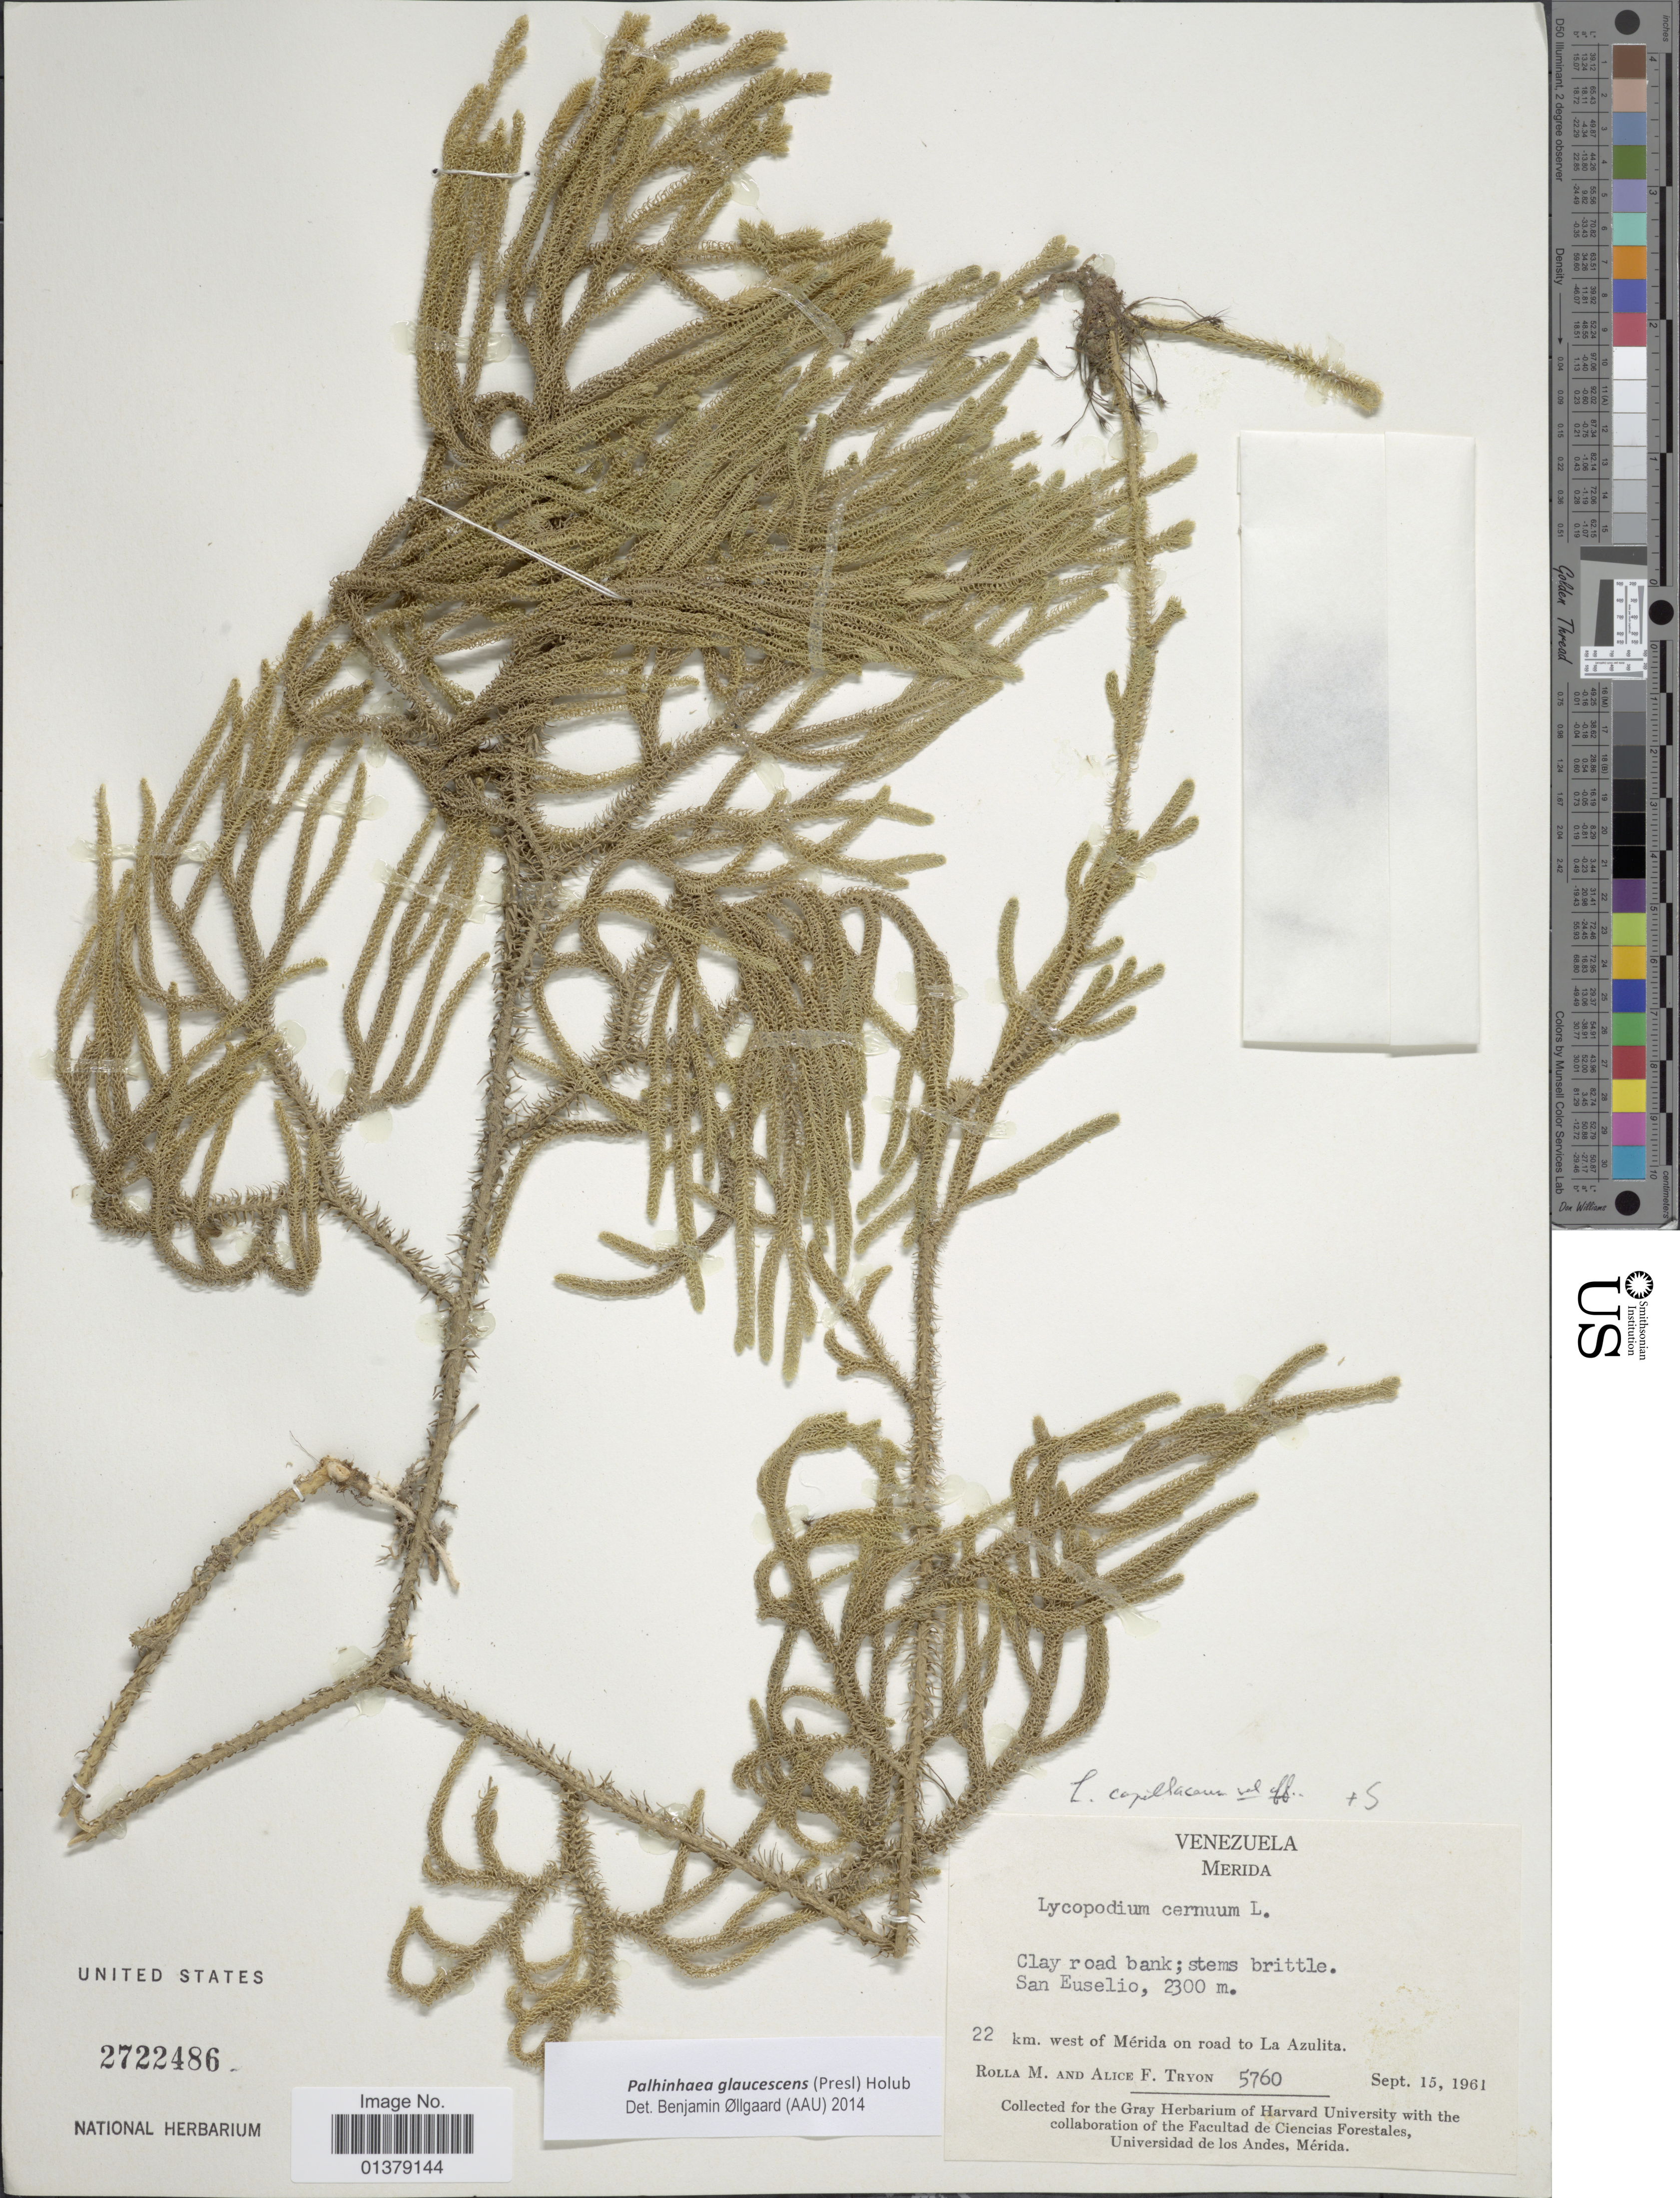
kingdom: Plantae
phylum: Tracheophyta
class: Lycopodiopsida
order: Lycopodiales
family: Lycopodiaceae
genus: Palhinhaea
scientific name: Palhinhaea glaucescens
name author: (C. Presl) Holub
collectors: R. M. Tryon & A. F. Tryon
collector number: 5760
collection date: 1961-09-15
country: Venezuela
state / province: Mérida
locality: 22km west of Mérida on road to La Azulita, Sam Euselio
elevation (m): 2300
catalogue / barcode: US 2722486